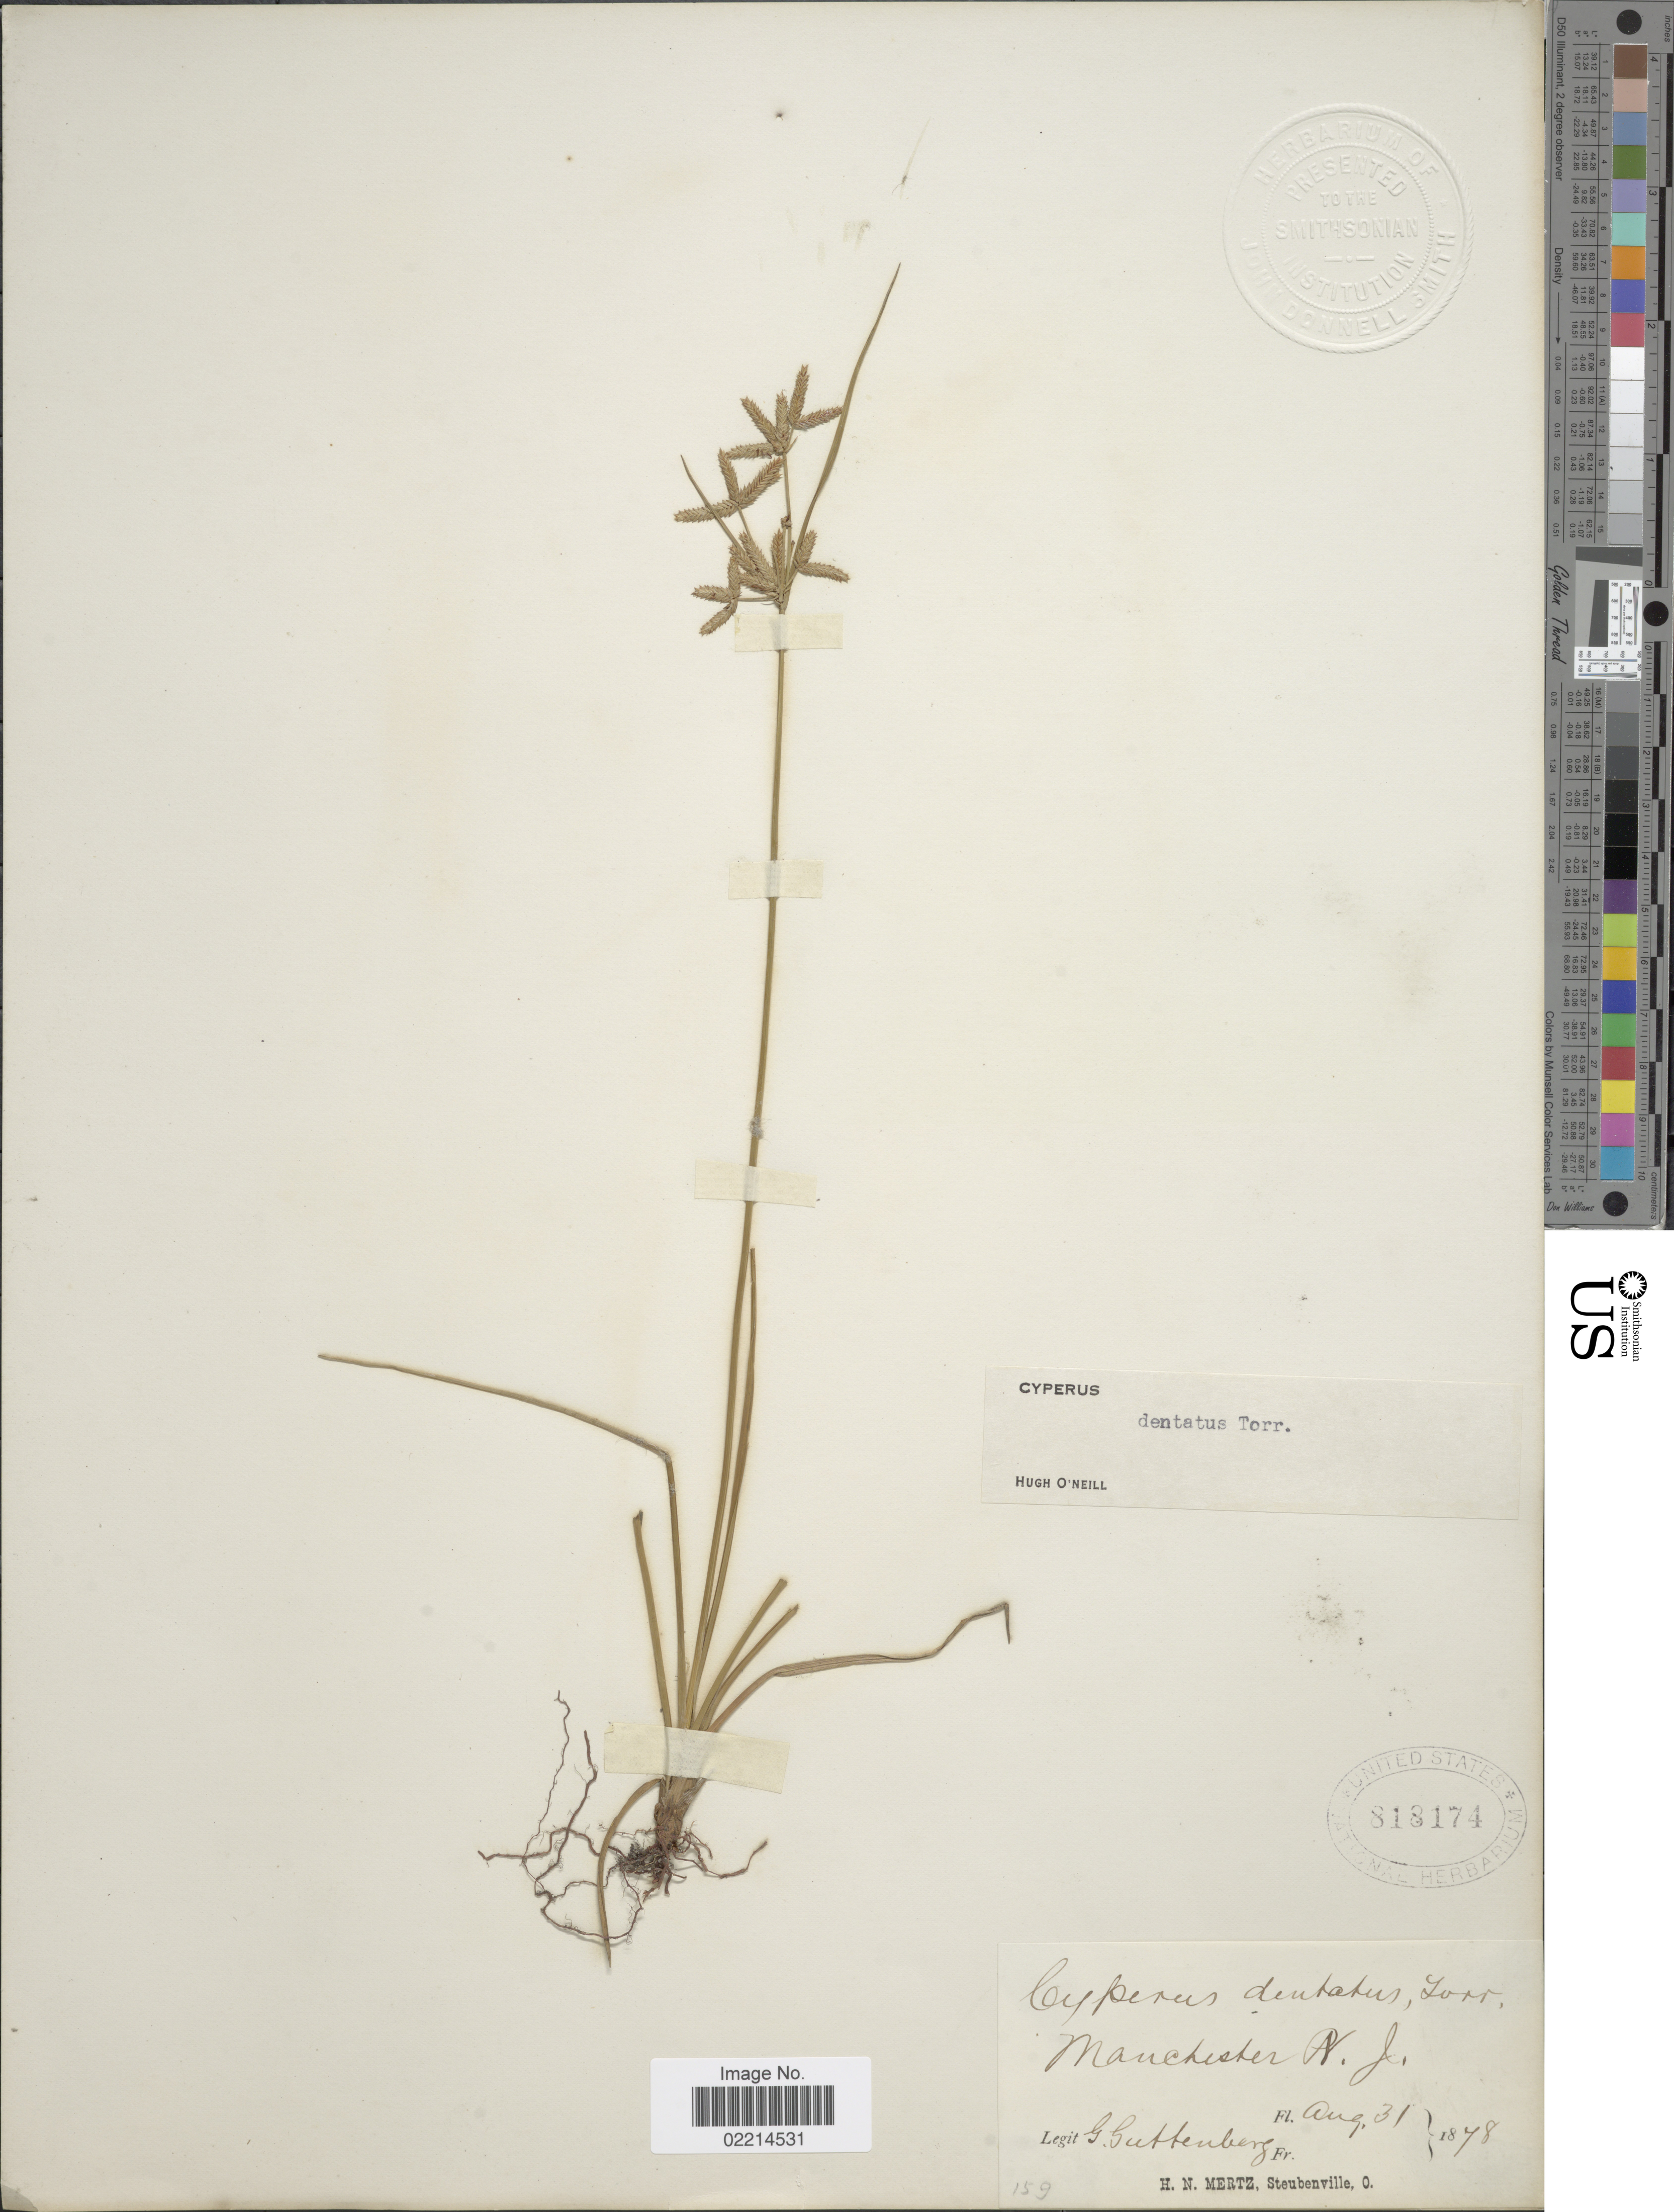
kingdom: Plantae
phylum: Tracheophyta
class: Liliopsida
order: Poales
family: Cyperaceae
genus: Cyperus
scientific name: Cyperus dentatus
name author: Torr.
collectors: G. Guttenberg & H. Mertz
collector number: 159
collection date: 1878-08-31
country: United States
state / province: New Jersey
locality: Manchester.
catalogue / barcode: US 818174